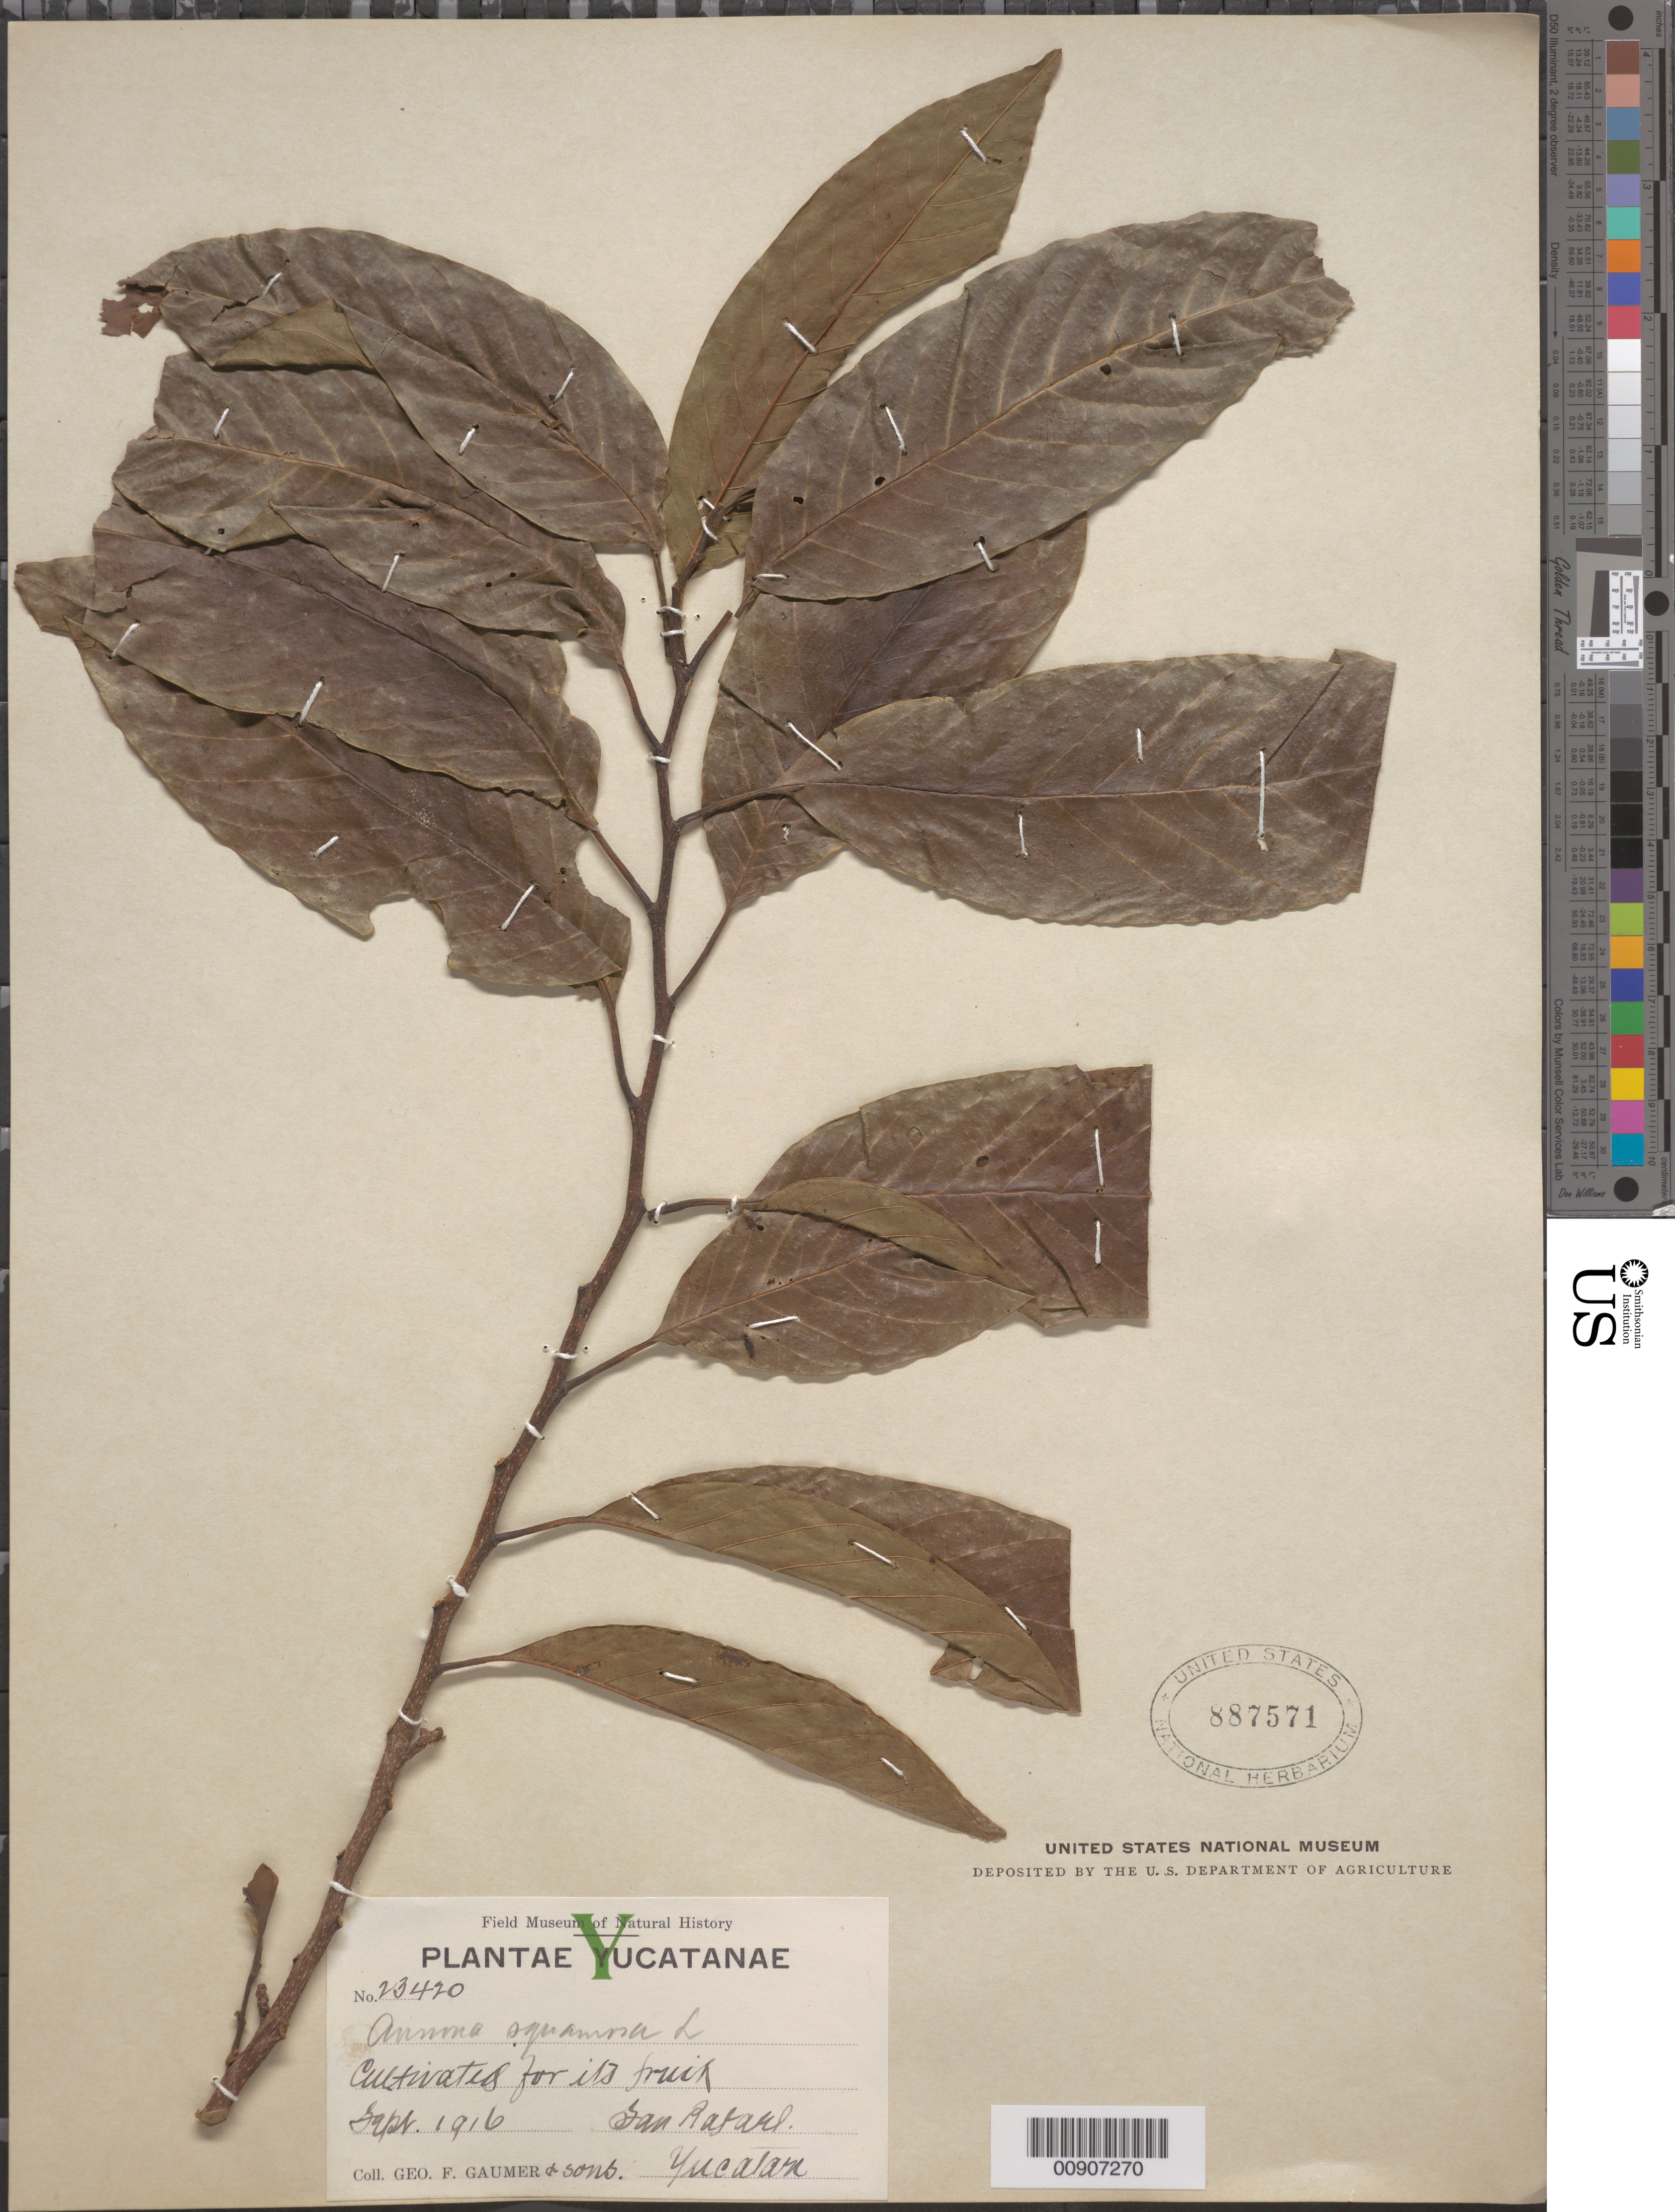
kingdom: Plantae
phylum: Tracheophyta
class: Magnoliopsida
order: Magnoliales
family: Annonaceae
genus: Annona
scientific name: Annona squamosa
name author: L.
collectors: G. F. Gaumer & et al.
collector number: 23420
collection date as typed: Sep 1916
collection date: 1916-09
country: Mexico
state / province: Yucatán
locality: Yucatán: San Rafael.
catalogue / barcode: US 887571